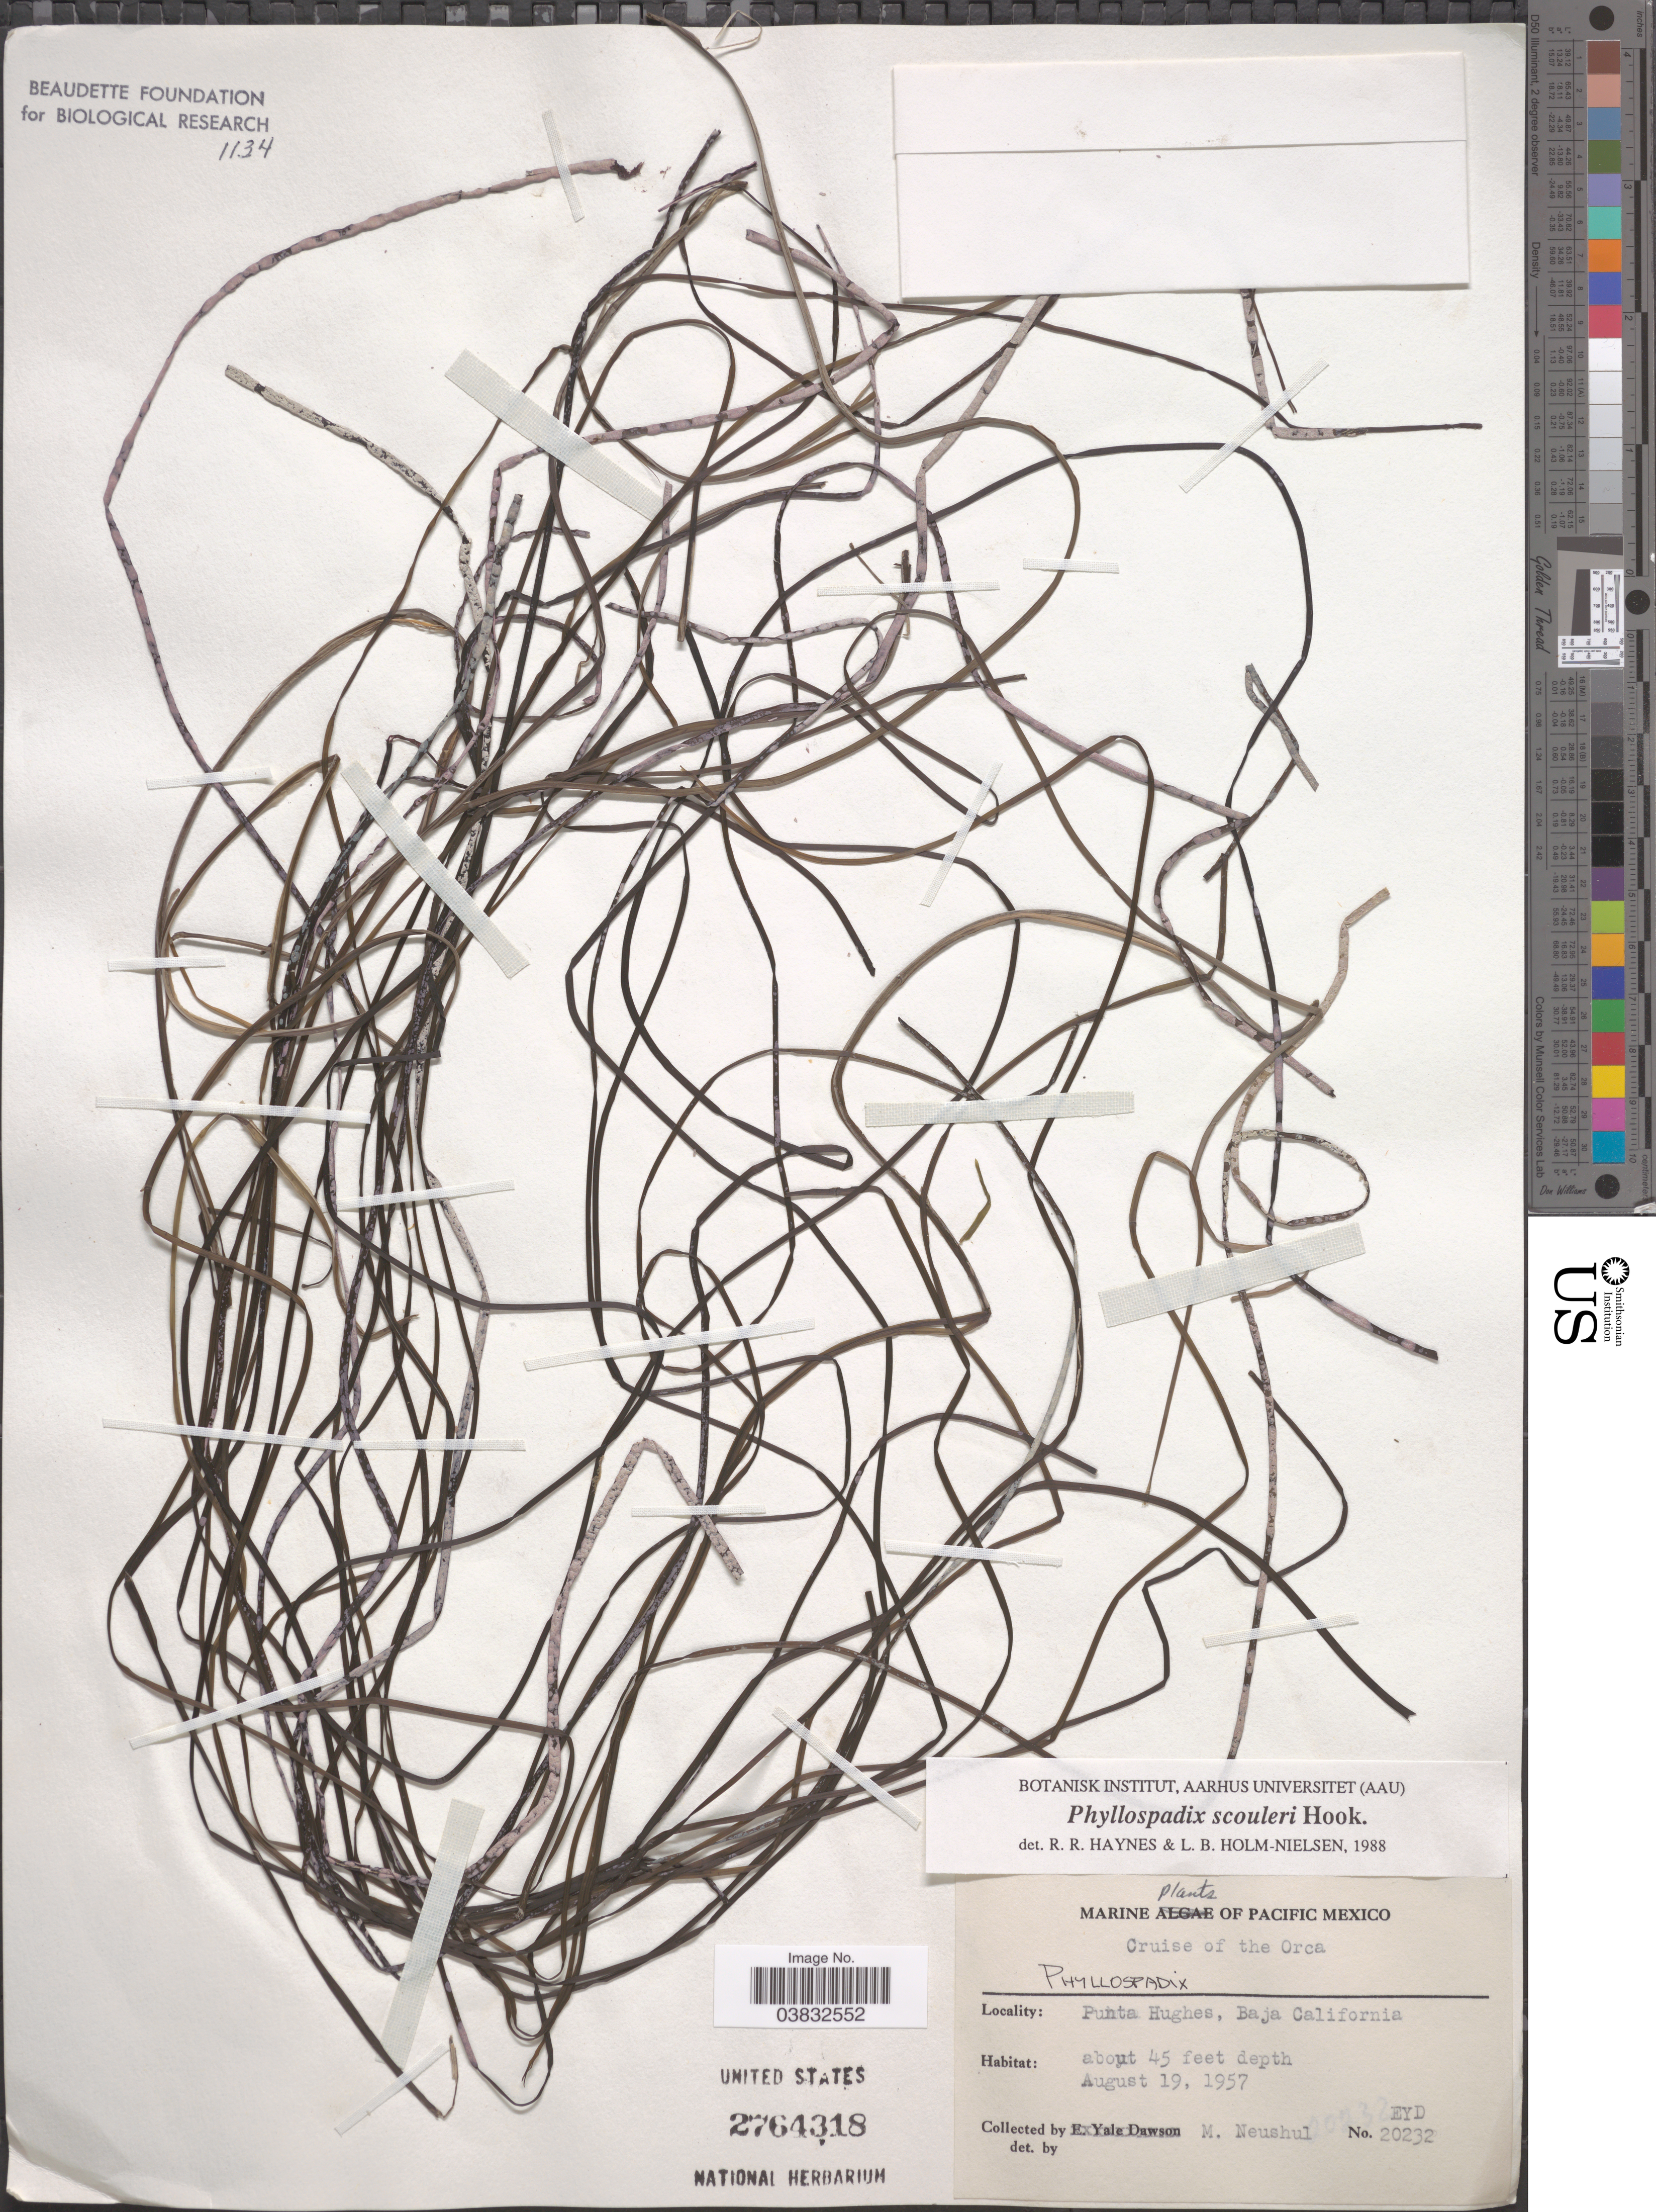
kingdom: Plantae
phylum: Tracheophyta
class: Liliopsida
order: Alismatales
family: Zosteraceae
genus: Phyllospadix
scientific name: Phyllospadix scouleri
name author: Hook.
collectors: M. Neushul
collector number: EYD20232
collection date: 1957-08-19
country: Mexico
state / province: Baja California Sur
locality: Pacific Mexico. [unsure placement] Cruise of the Orca. Punta Hughes.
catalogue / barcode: US 2764318